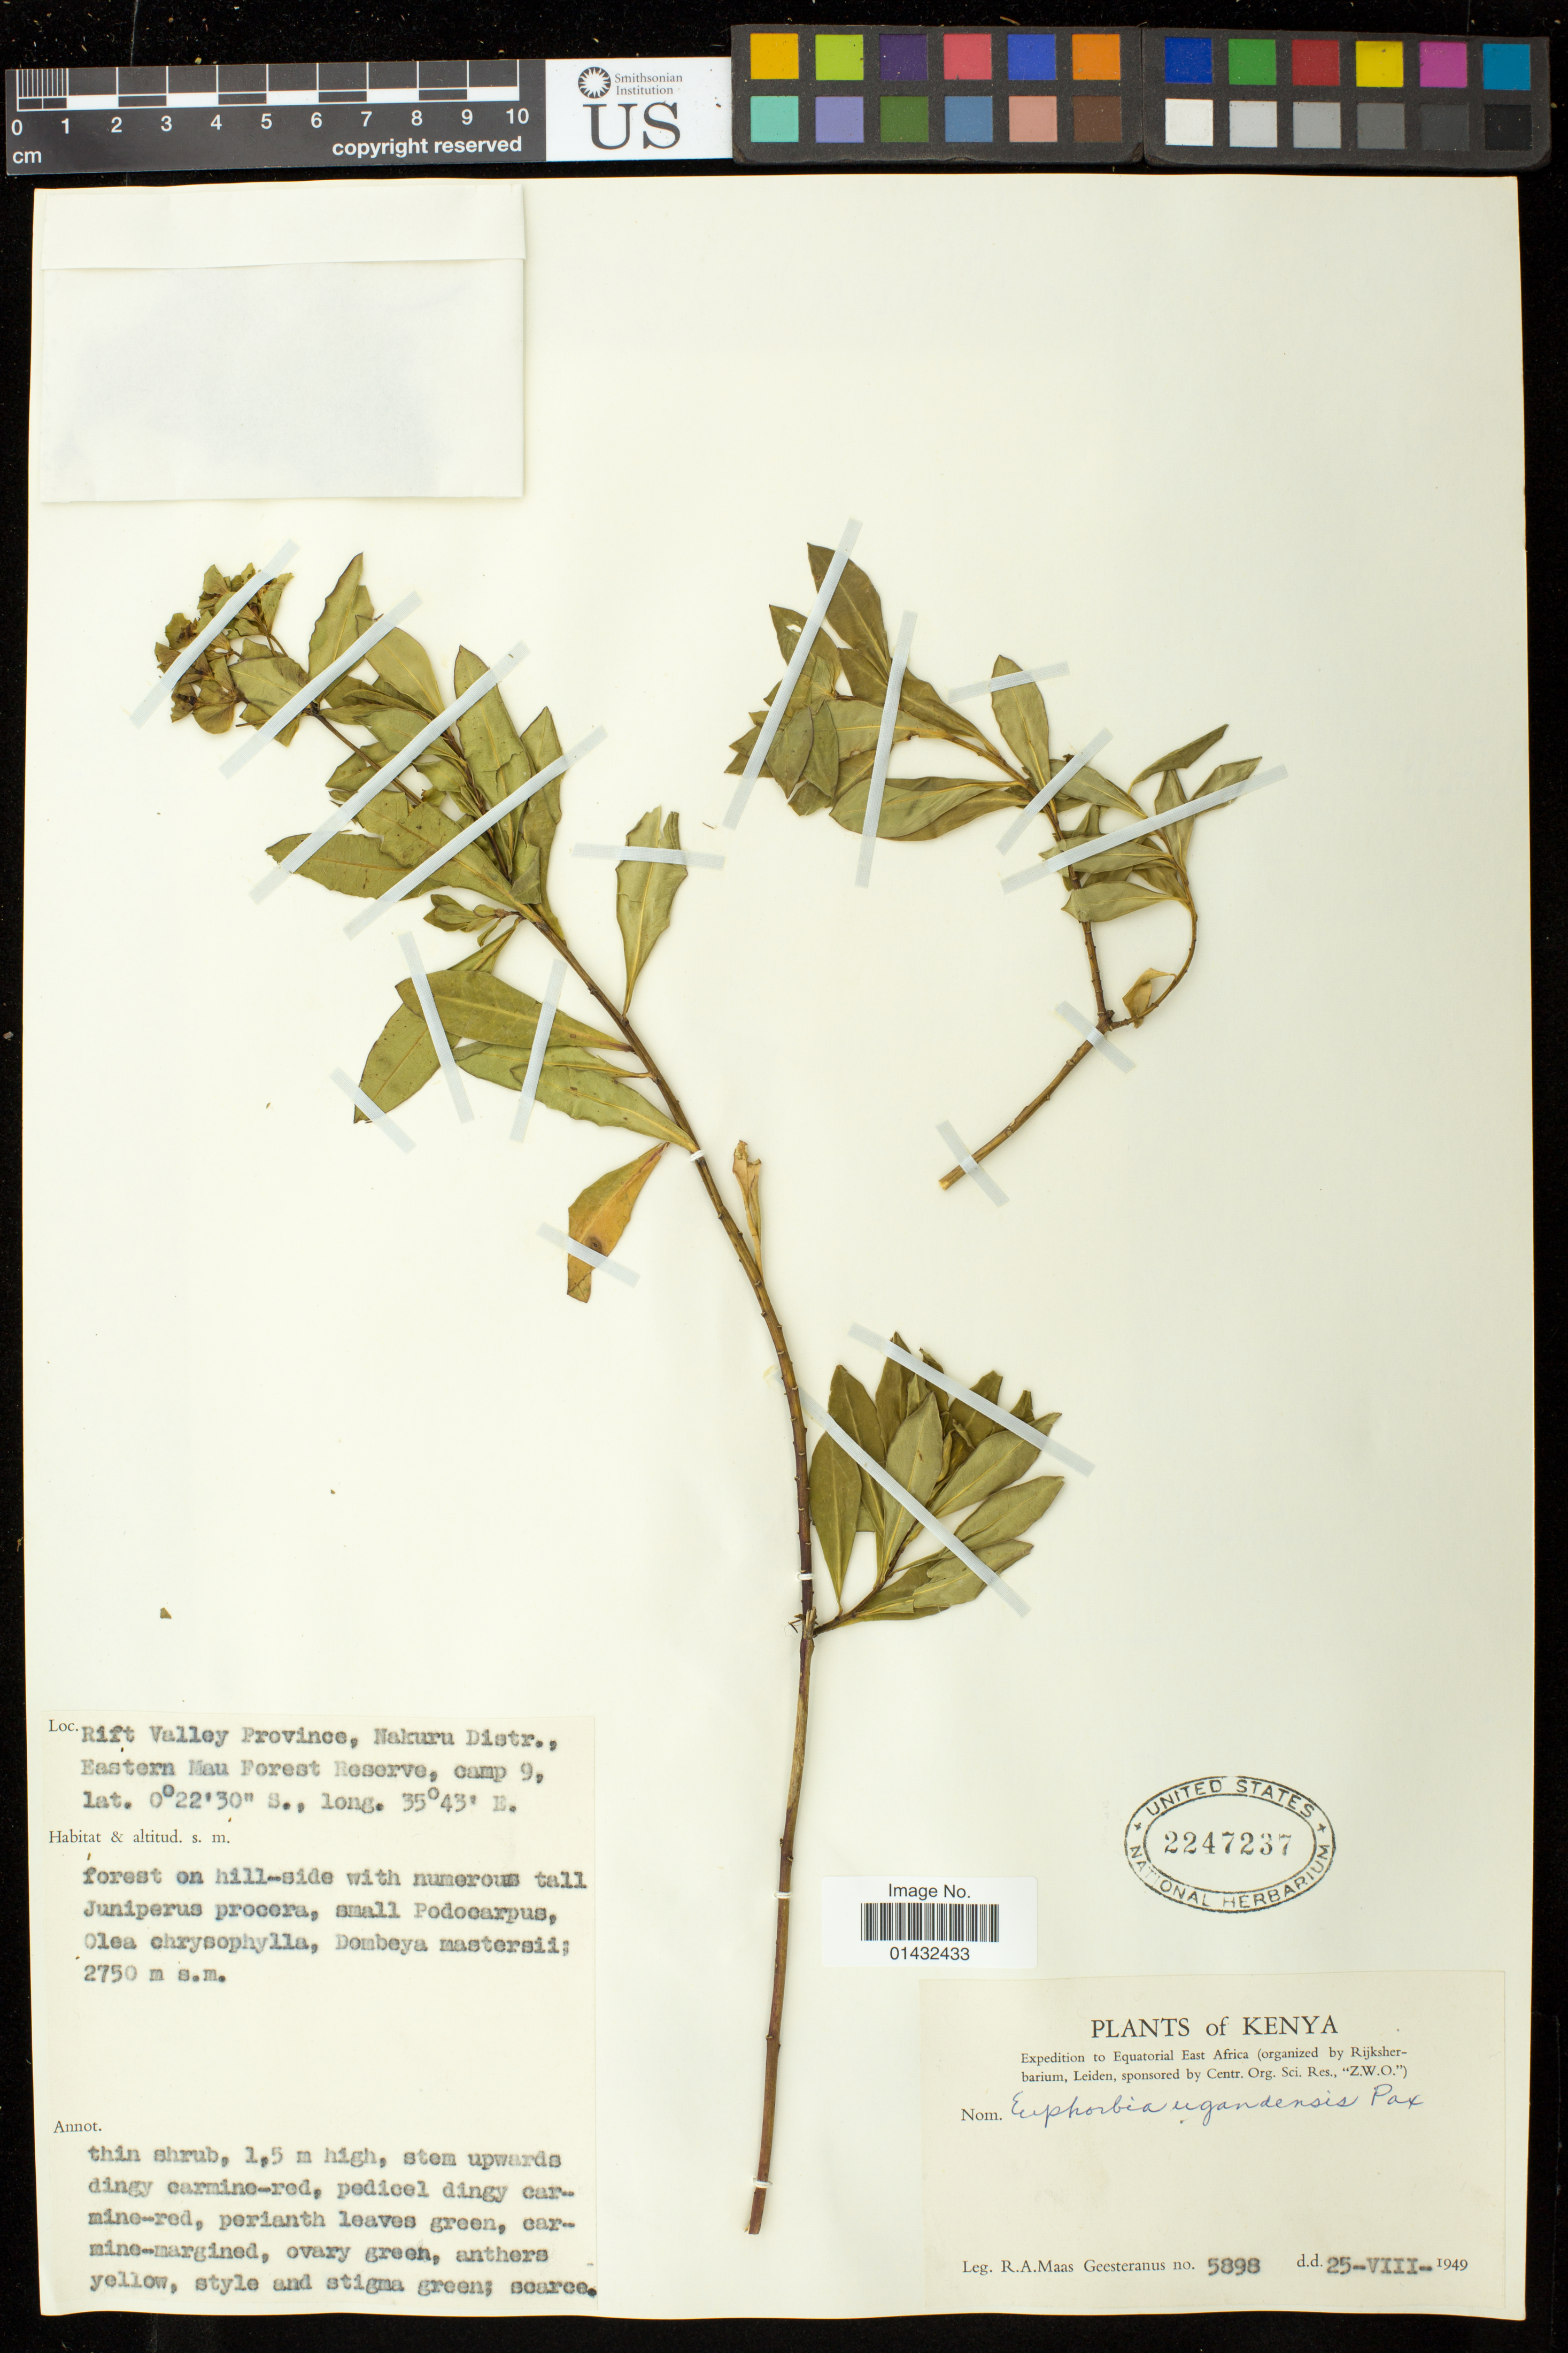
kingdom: Plantae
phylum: Tracheophyta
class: Magnoliopsida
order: Malpighiales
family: Euphorbiaceae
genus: Euphorbia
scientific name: Euphorbia ugandensis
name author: Pax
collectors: R. A. Maas Geesteranus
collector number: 5898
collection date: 1949-08-25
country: Kenya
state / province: Nakuru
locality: Rift Valley Province, Eastern Mau Forest Reserve, camp 9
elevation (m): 2750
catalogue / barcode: US 2247237